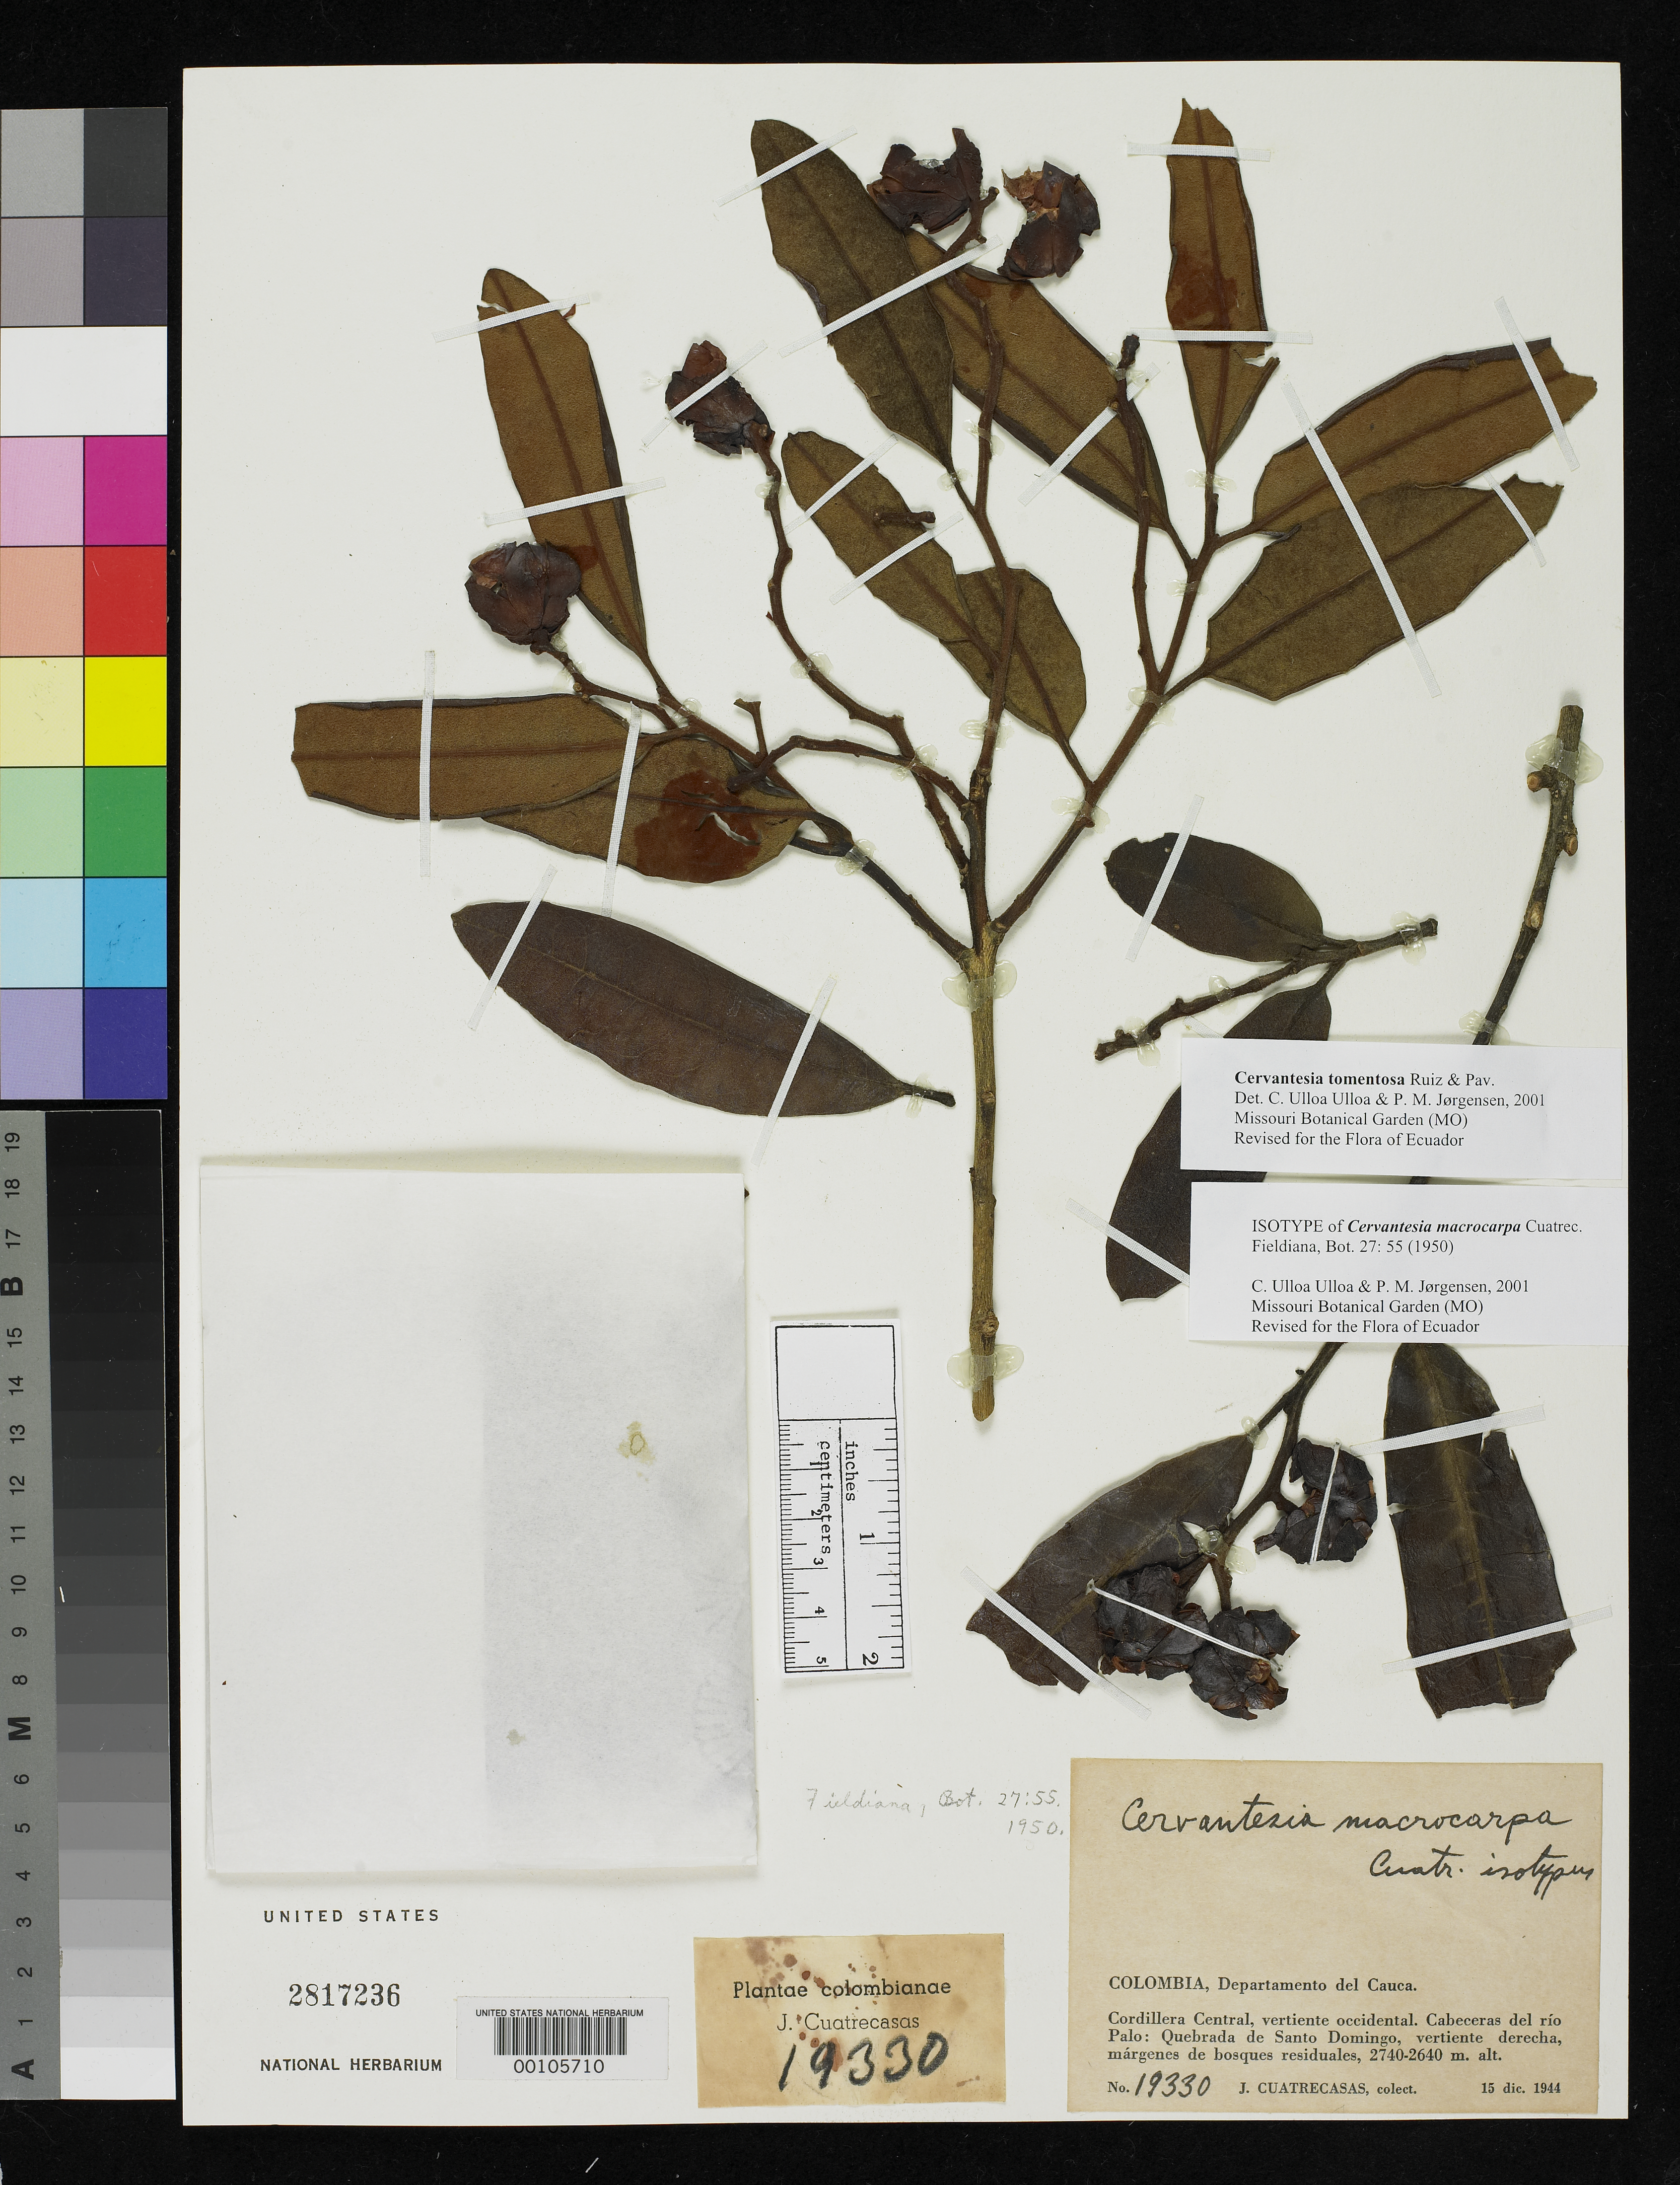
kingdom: Plantae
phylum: Tracheophyta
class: Magnoliopsida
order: Santalales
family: Cervantesiaceae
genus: Cervantesia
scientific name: Cervantesia macrocarpa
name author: Cuatrec.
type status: Isotype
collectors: J. Cuatrecasas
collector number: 19330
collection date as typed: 15 Dec 1944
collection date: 1944-12-15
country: Colombia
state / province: Cauca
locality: Cabecera del Rio Palo, Quebrado de Santo Domingo.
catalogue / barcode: US 2817236